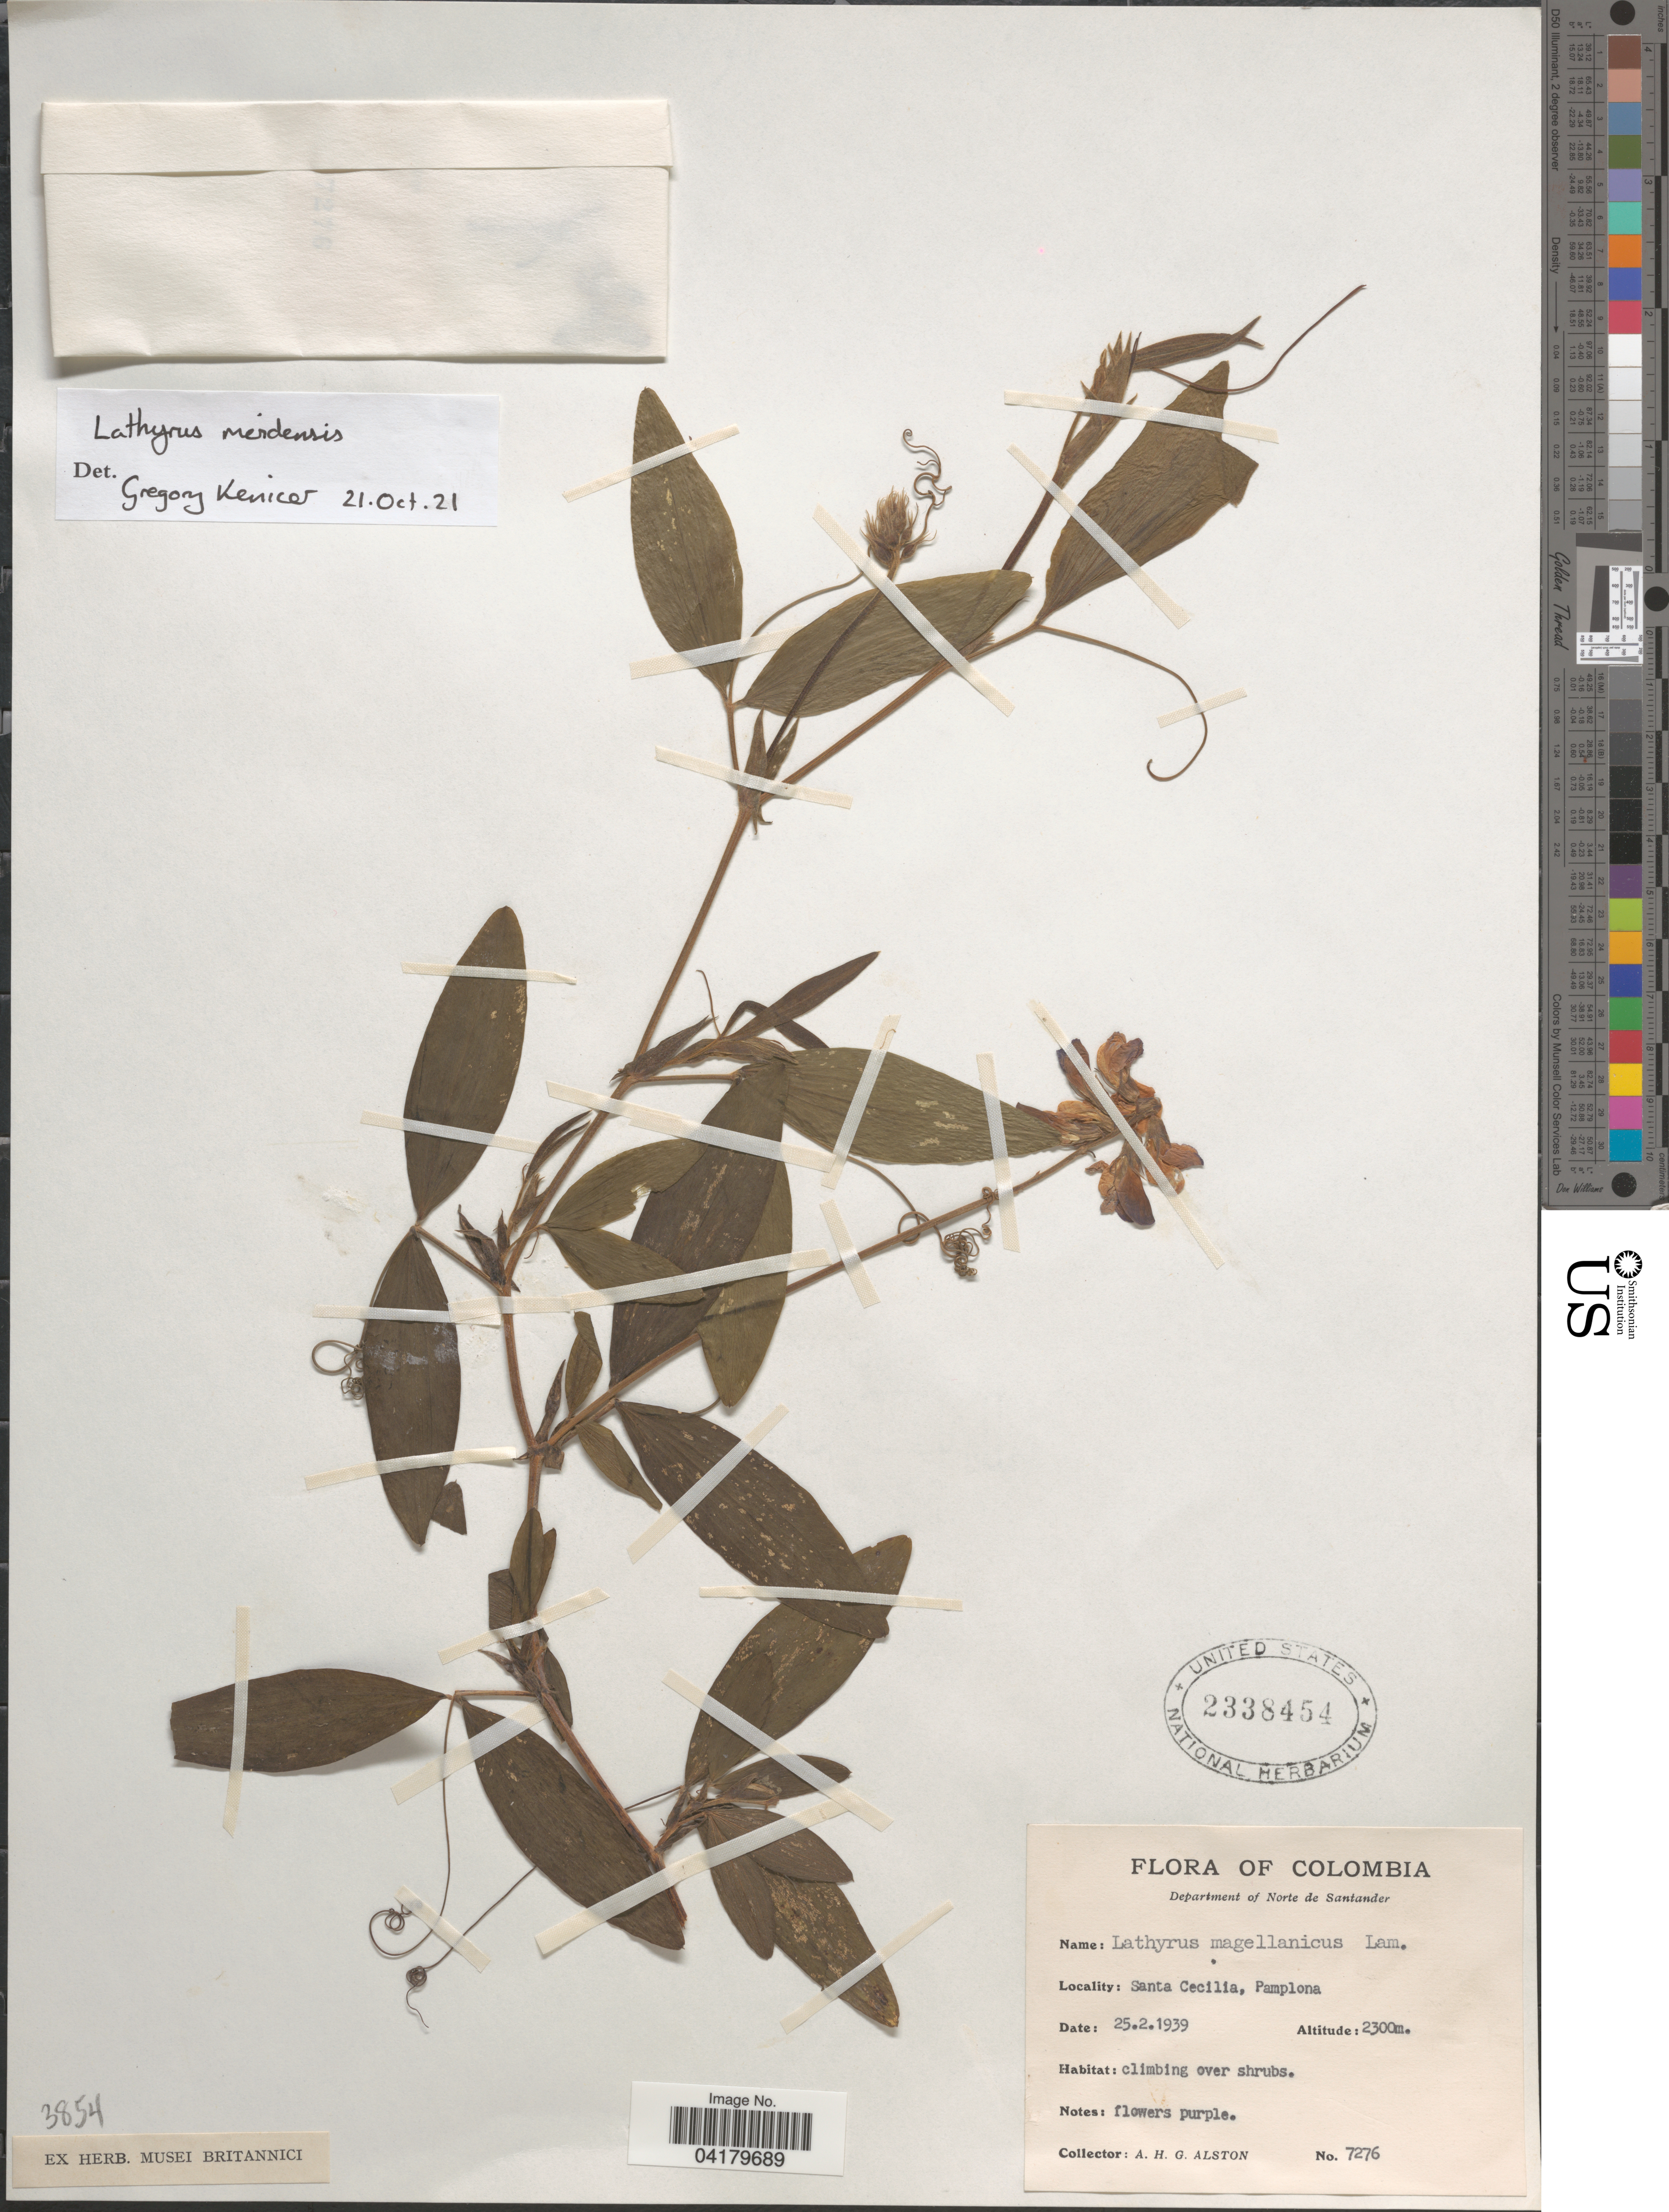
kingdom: Plantae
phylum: Tracheophyta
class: Magnoliopsida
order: Fabales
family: Fabaceae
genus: Lathyrus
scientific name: Lathyrus meridensis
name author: Pittier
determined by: Kenicer, Gregory J.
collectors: A. H. Alston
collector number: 7276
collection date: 1939-02-25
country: Colombia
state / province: Norte de Santander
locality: Department of Norte de Santander. Santa Cecilia, Pamplona.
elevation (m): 2300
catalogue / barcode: US 2338454